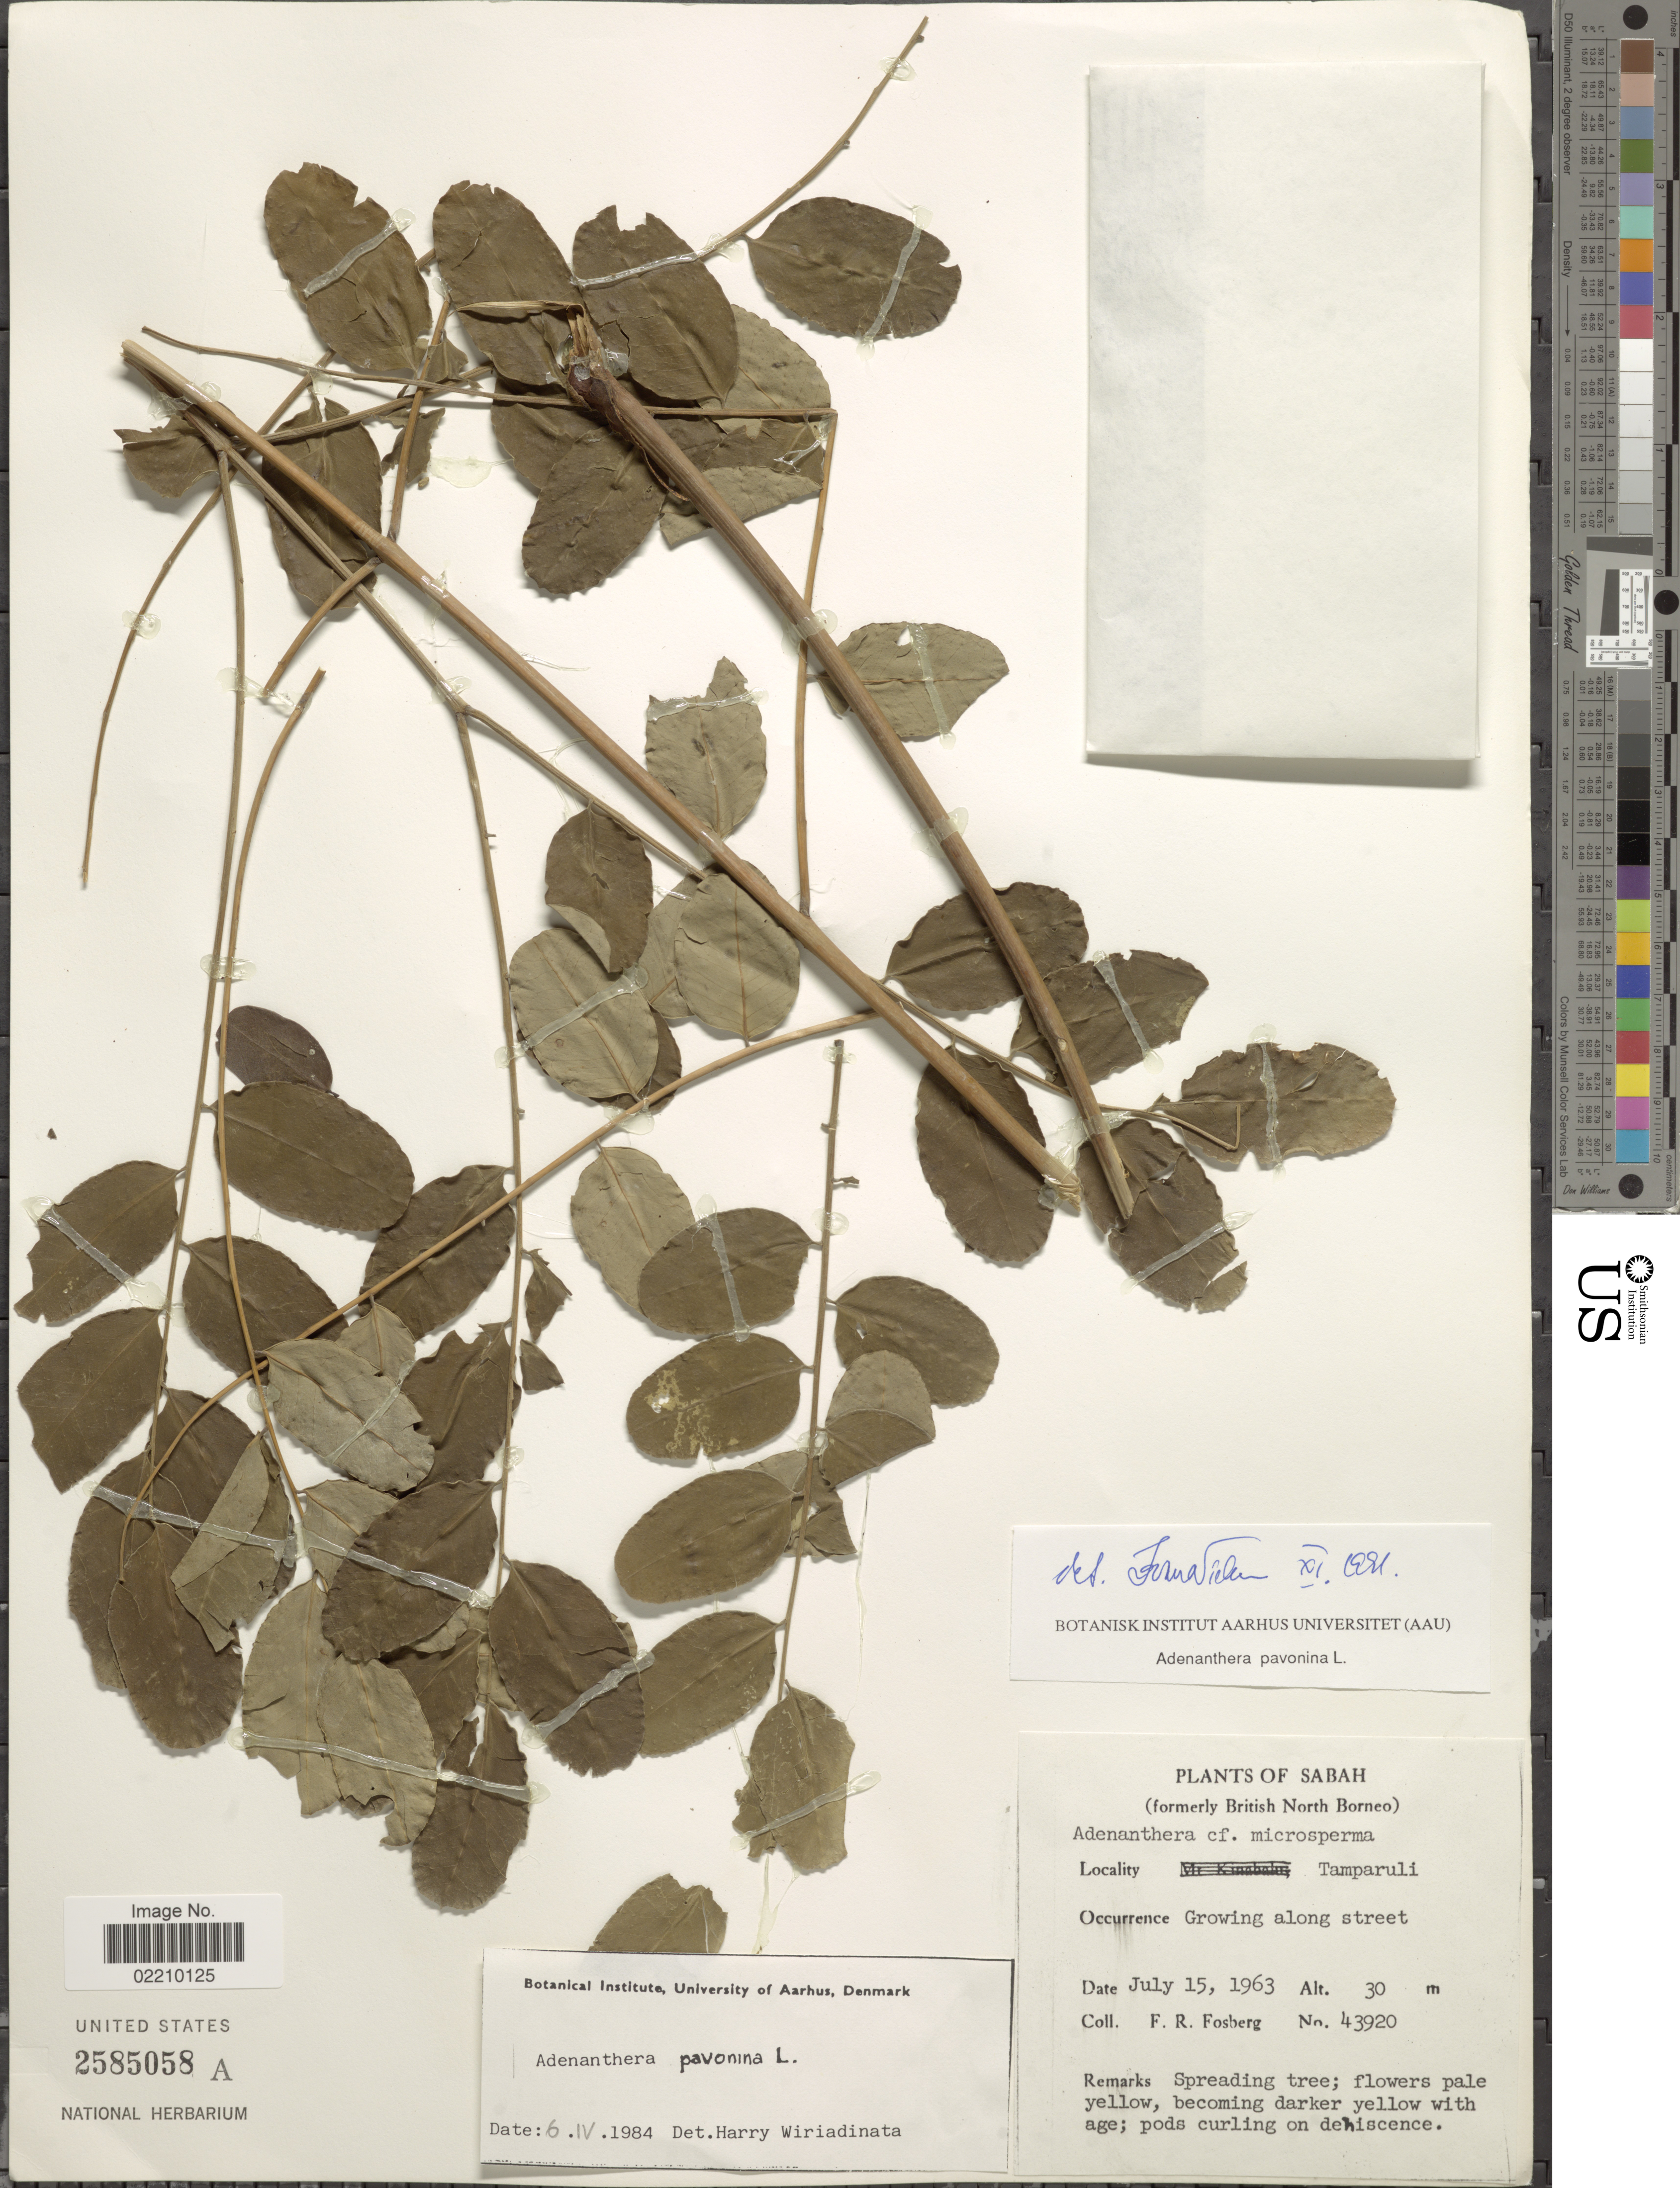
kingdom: Plantae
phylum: Tracheophyta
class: Magnoliopsida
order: Fabales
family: Fabaceae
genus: Adenanthera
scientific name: Adenanthera pavonina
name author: L.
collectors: F. R. Fosberg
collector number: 43920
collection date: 1963-07-15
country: Malaysia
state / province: Sabah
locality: Formerly British North Borneo), Tamparuli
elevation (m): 30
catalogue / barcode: US 2585058A